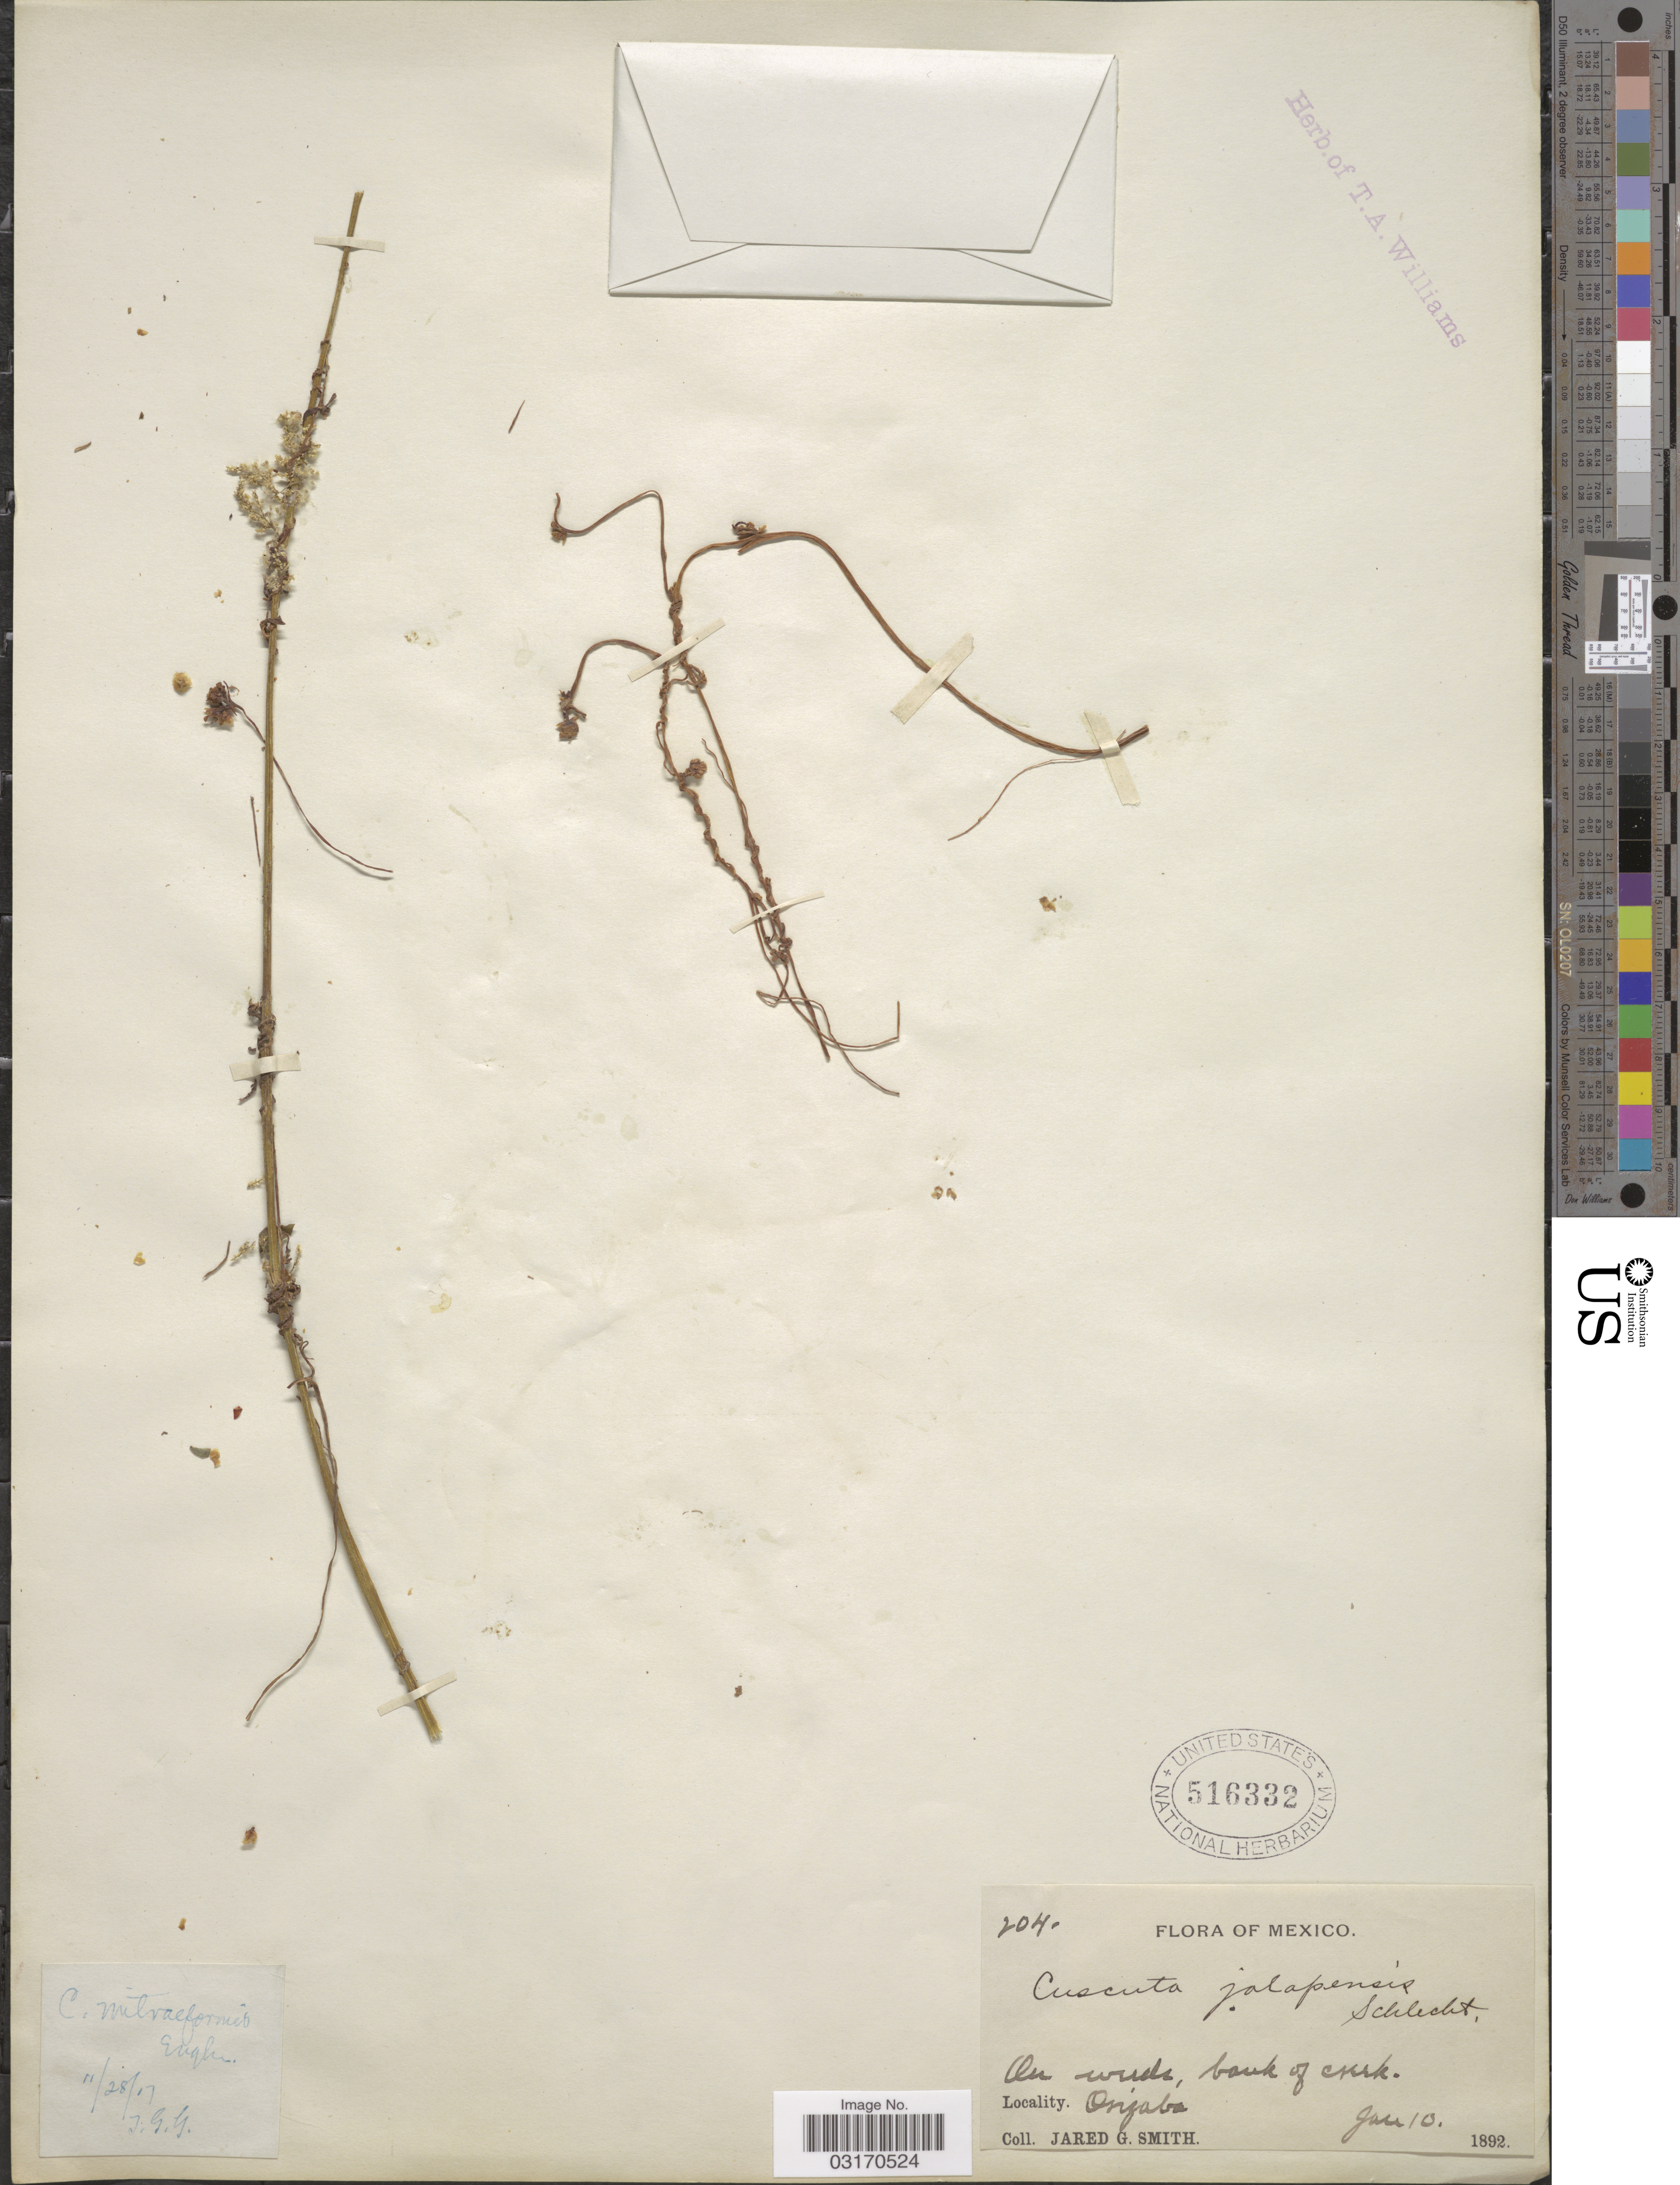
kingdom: Plantae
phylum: Tracheophyta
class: Magnoliopsida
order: Solanales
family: Convolvulaceae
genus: Cuscuta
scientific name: Cuscuta mitraeformis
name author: Engelm. ex Hemsl.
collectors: J. G. Smith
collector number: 204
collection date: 1892-01-10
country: Mexico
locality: On weeds, bank of creek. Orizaba.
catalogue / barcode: US 516332